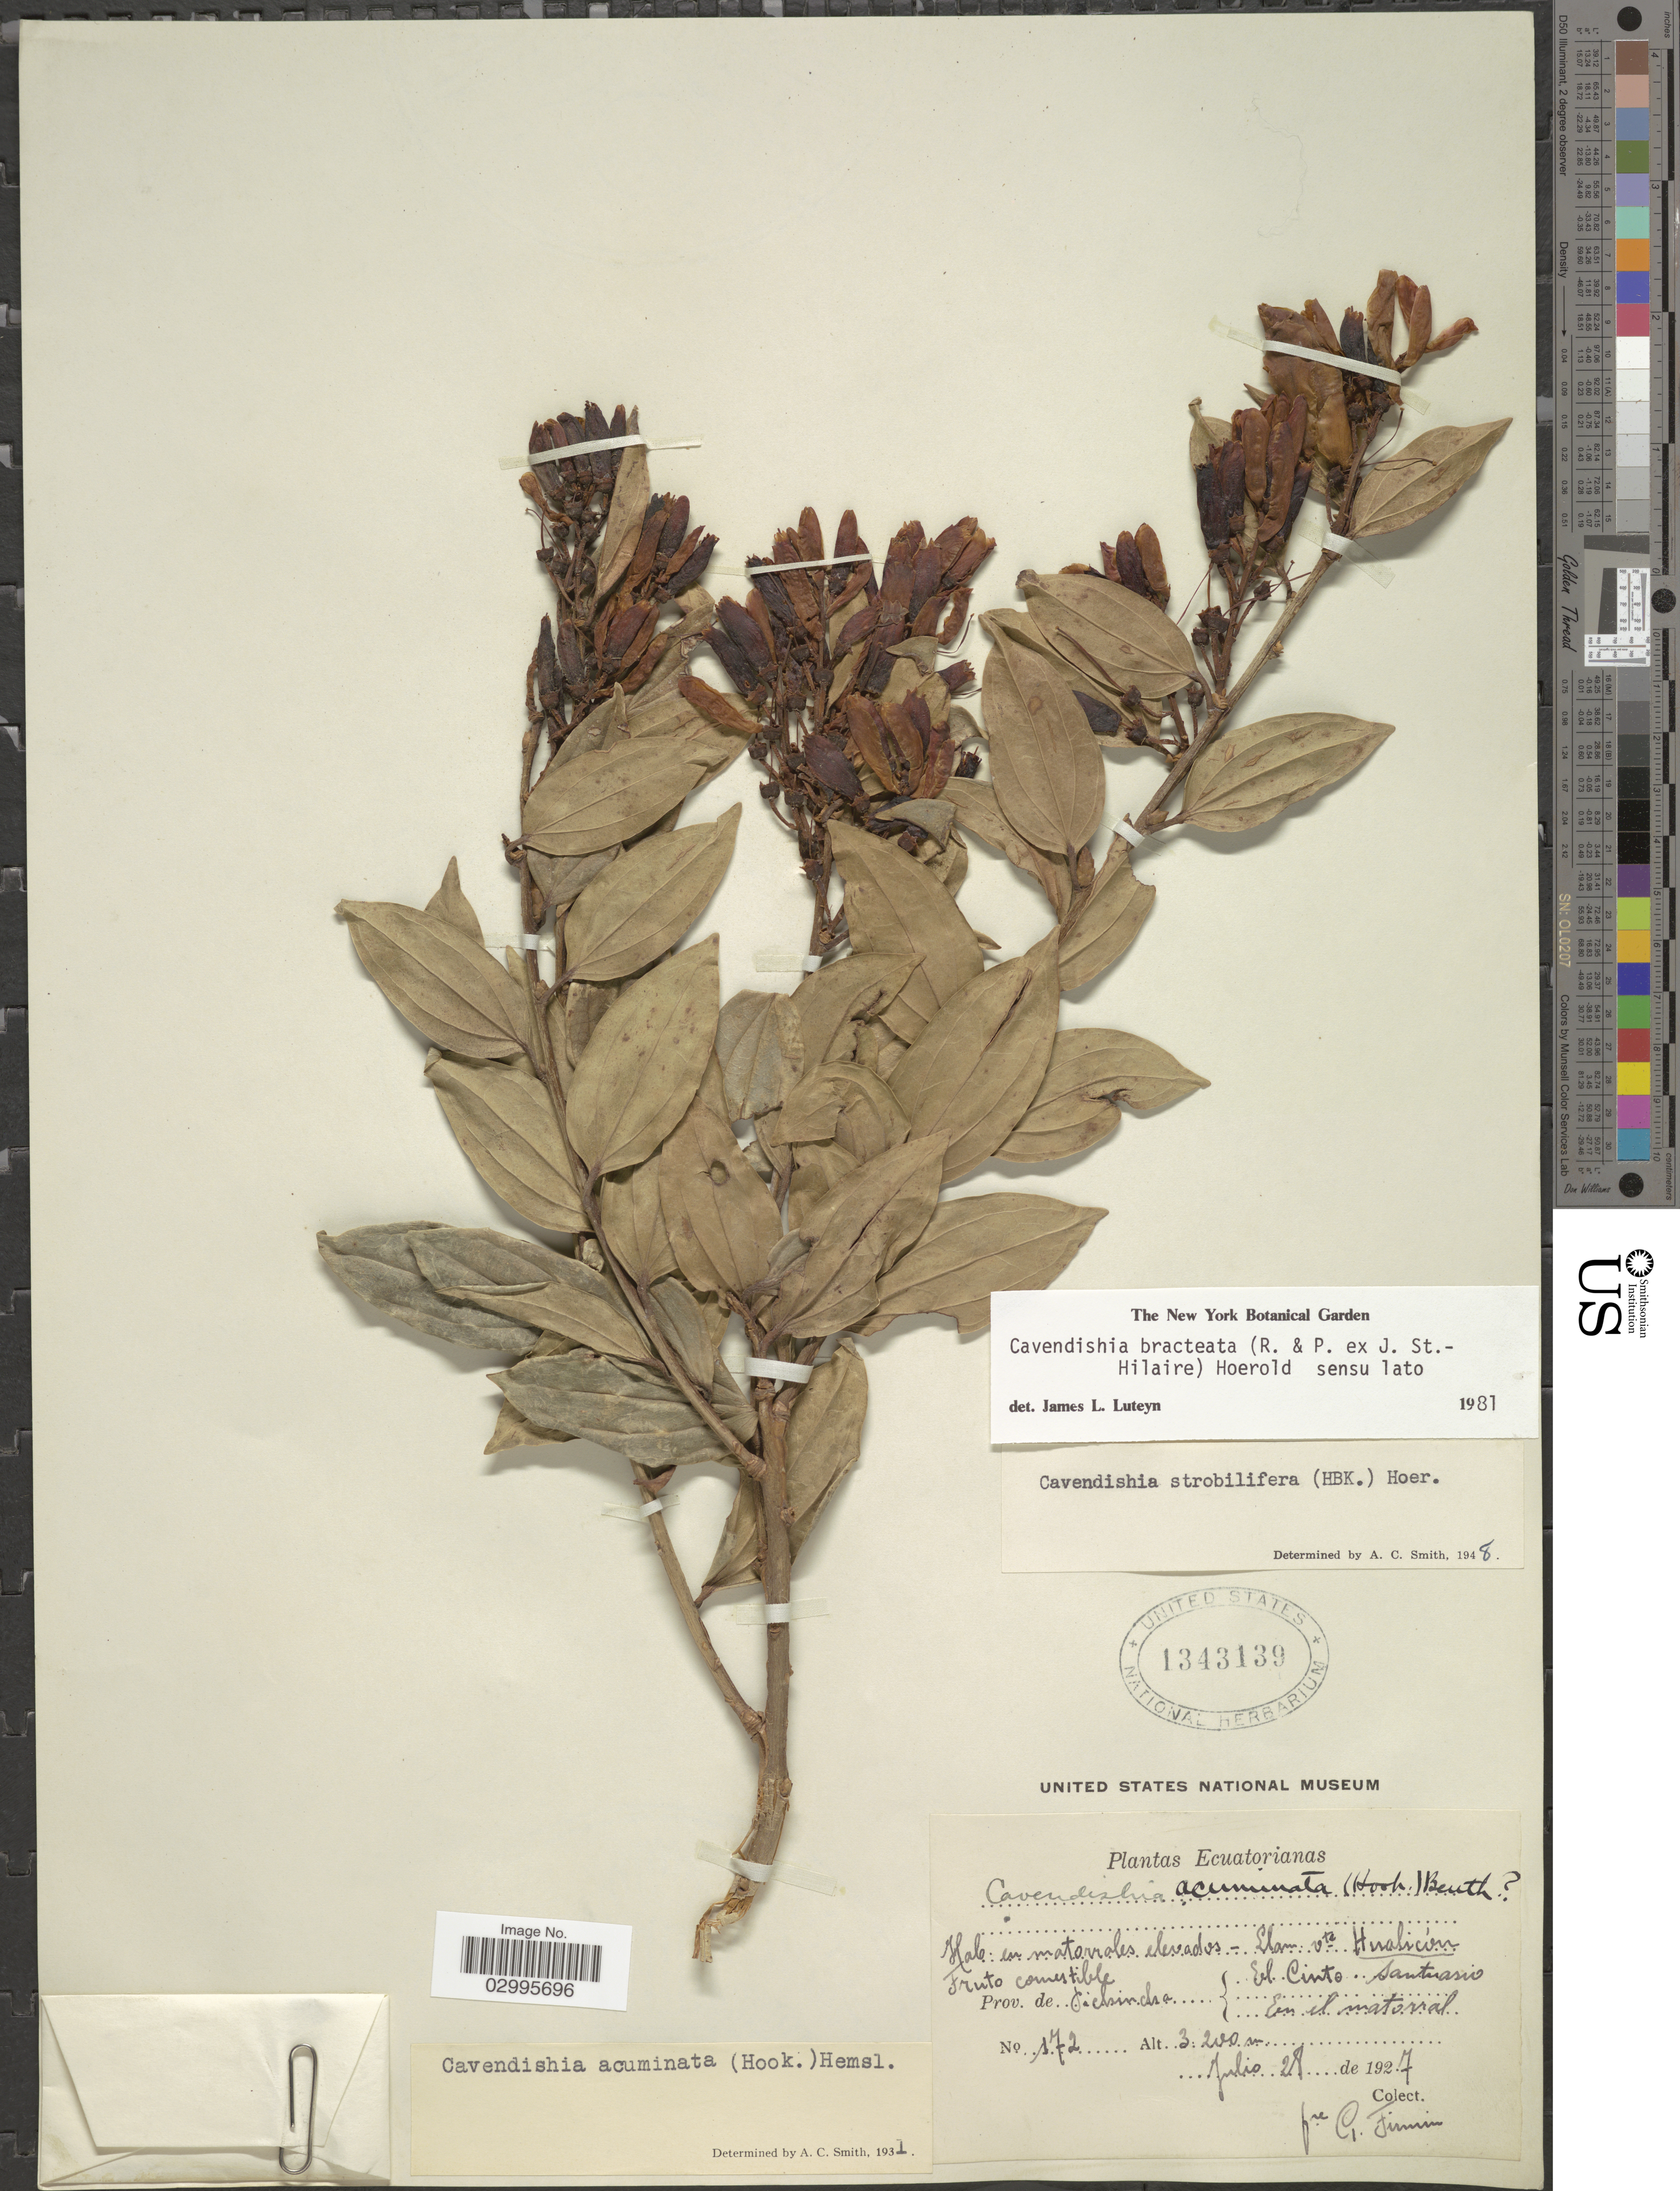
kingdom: Plantae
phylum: Tracheophyta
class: Magnoliopsida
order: Ericales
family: Ericaceae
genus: Cavendishia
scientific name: Cavendishia bracteata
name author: (Ruiz & Pav. ex J. St.-Hil.) Hoerold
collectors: F. Firmin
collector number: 172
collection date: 1927-07-28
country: Ecuador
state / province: Pichincha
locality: El Cinto santuario.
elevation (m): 3200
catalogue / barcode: US 1343139